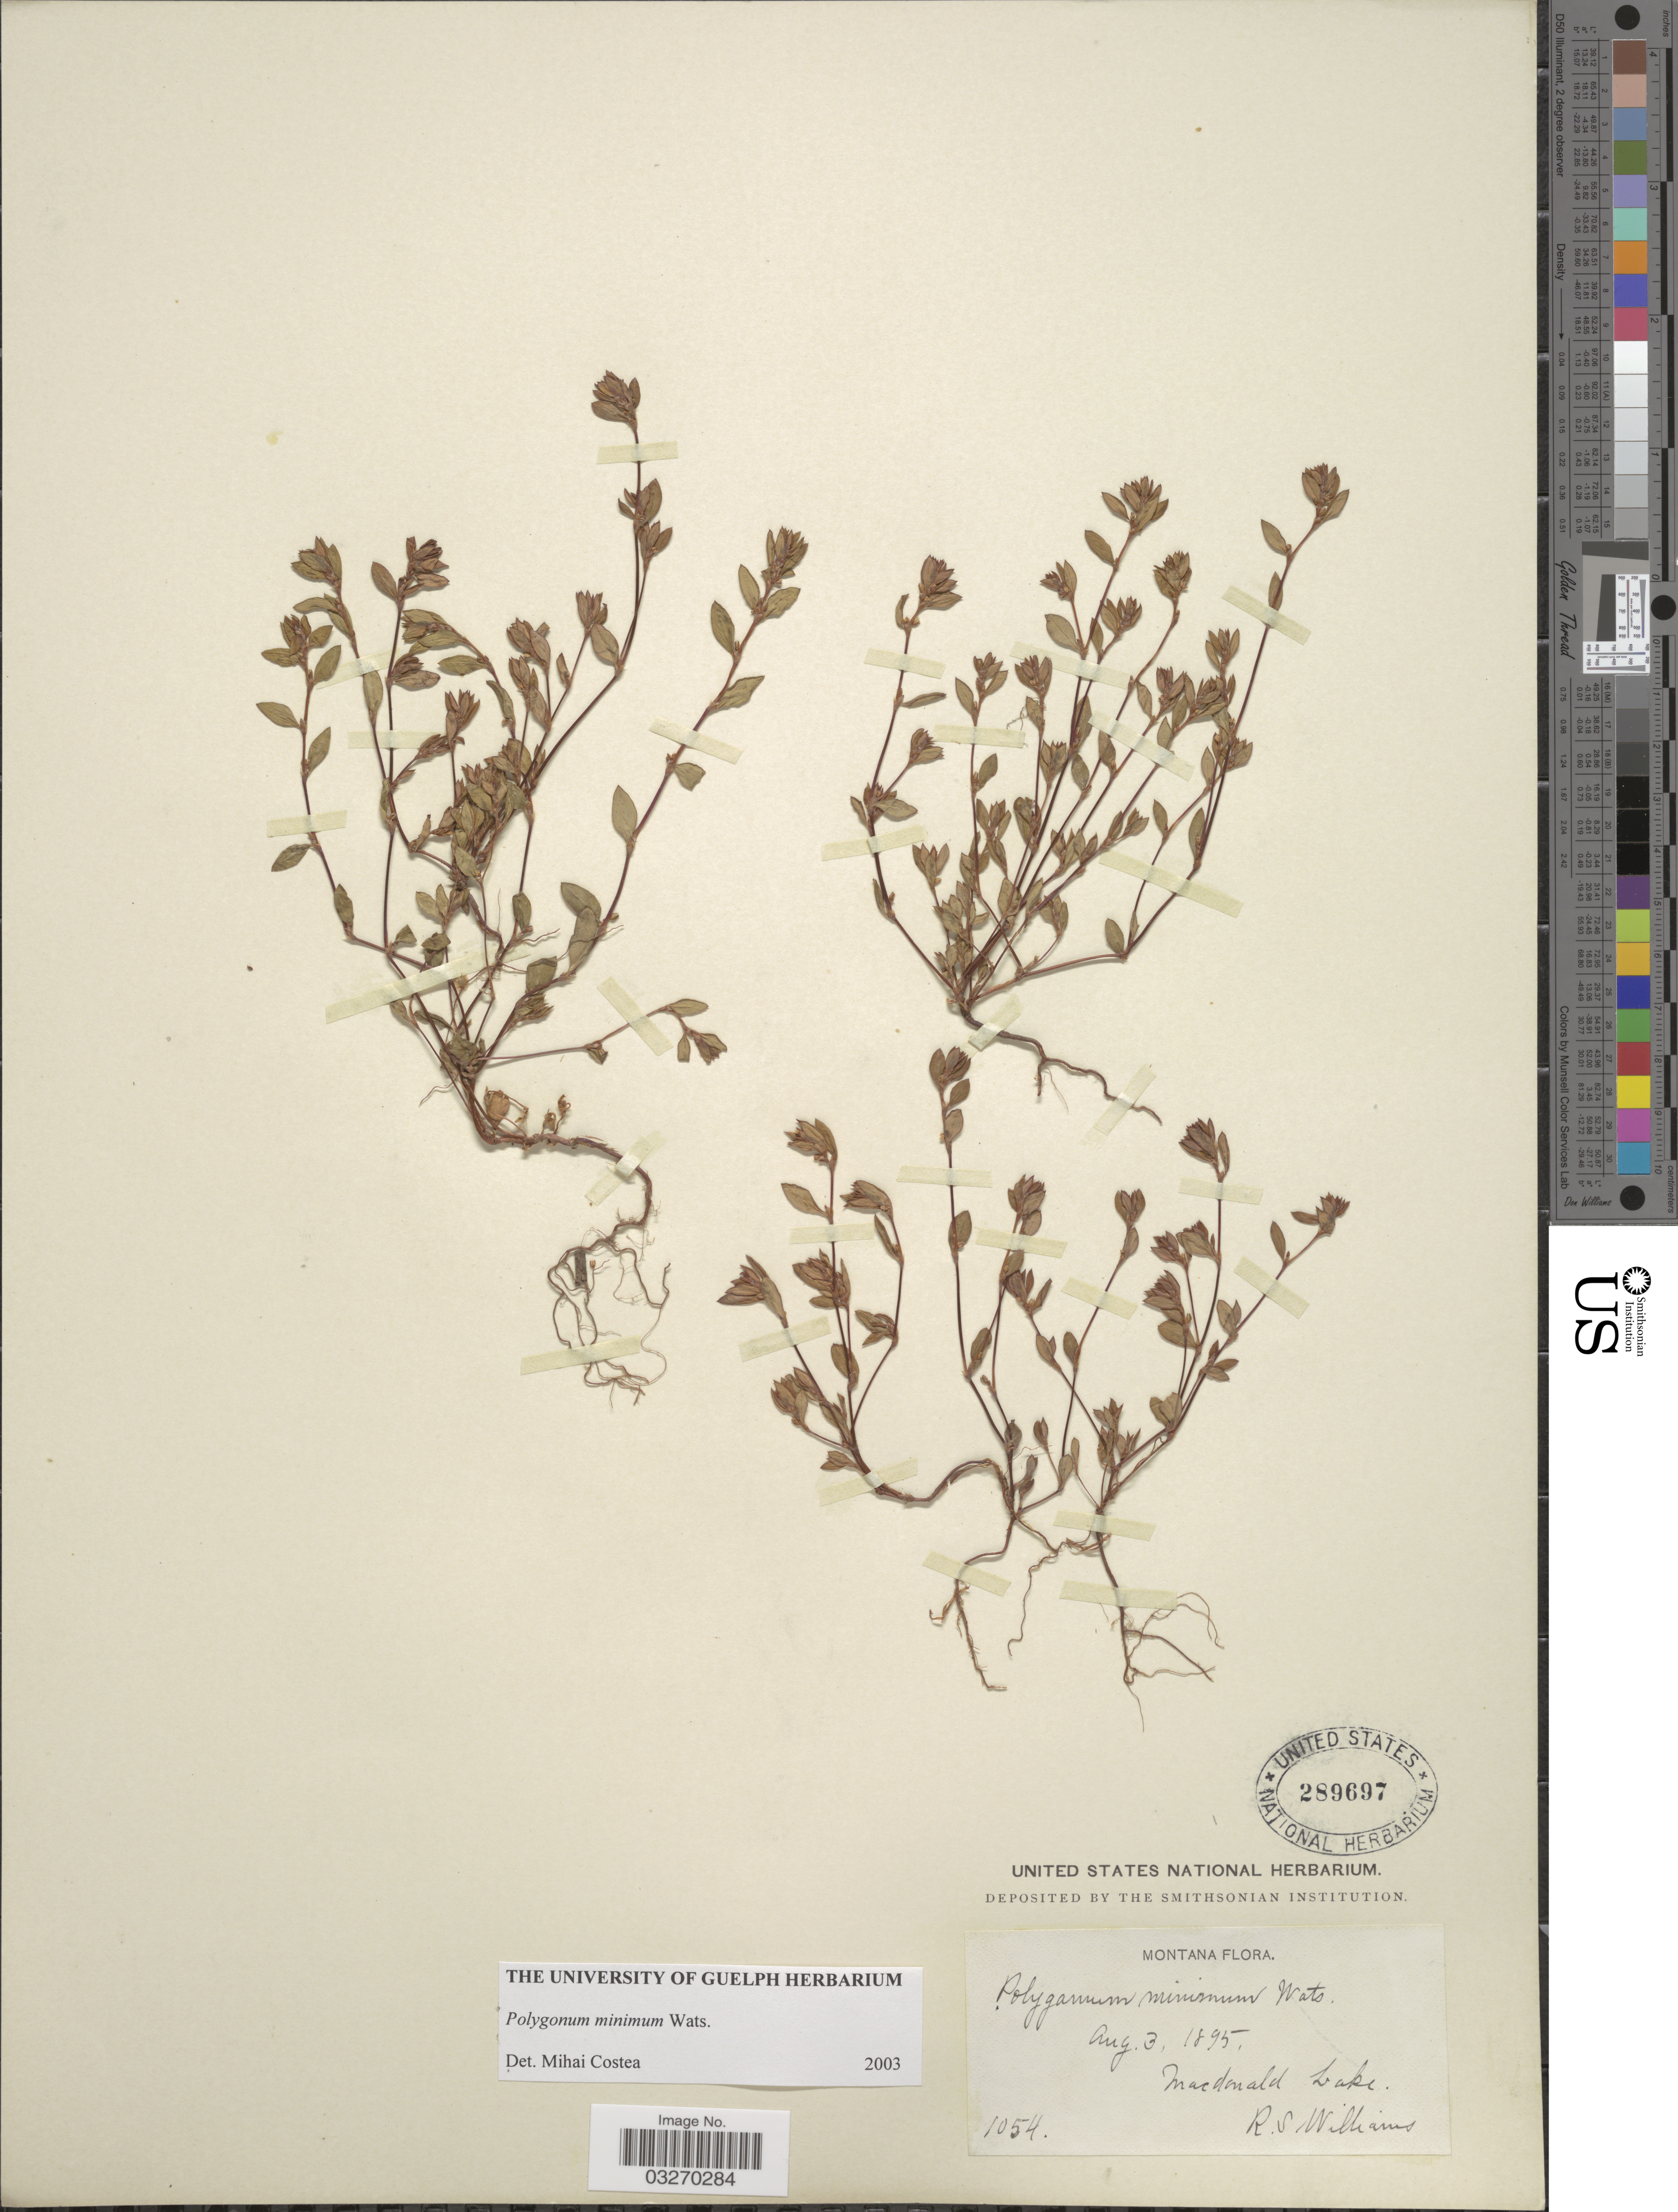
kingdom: Plantae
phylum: Tracheophyta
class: Magnoliopsida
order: Caryophyllales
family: Polygonaceae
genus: Polygonum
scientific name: Polygonum minimum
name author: S. Watson in C. King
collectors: R. S. Williams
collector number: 1054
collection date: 1895-08-03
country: United States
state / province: Montana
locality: Macdonald Lake.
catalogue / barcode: US 289697